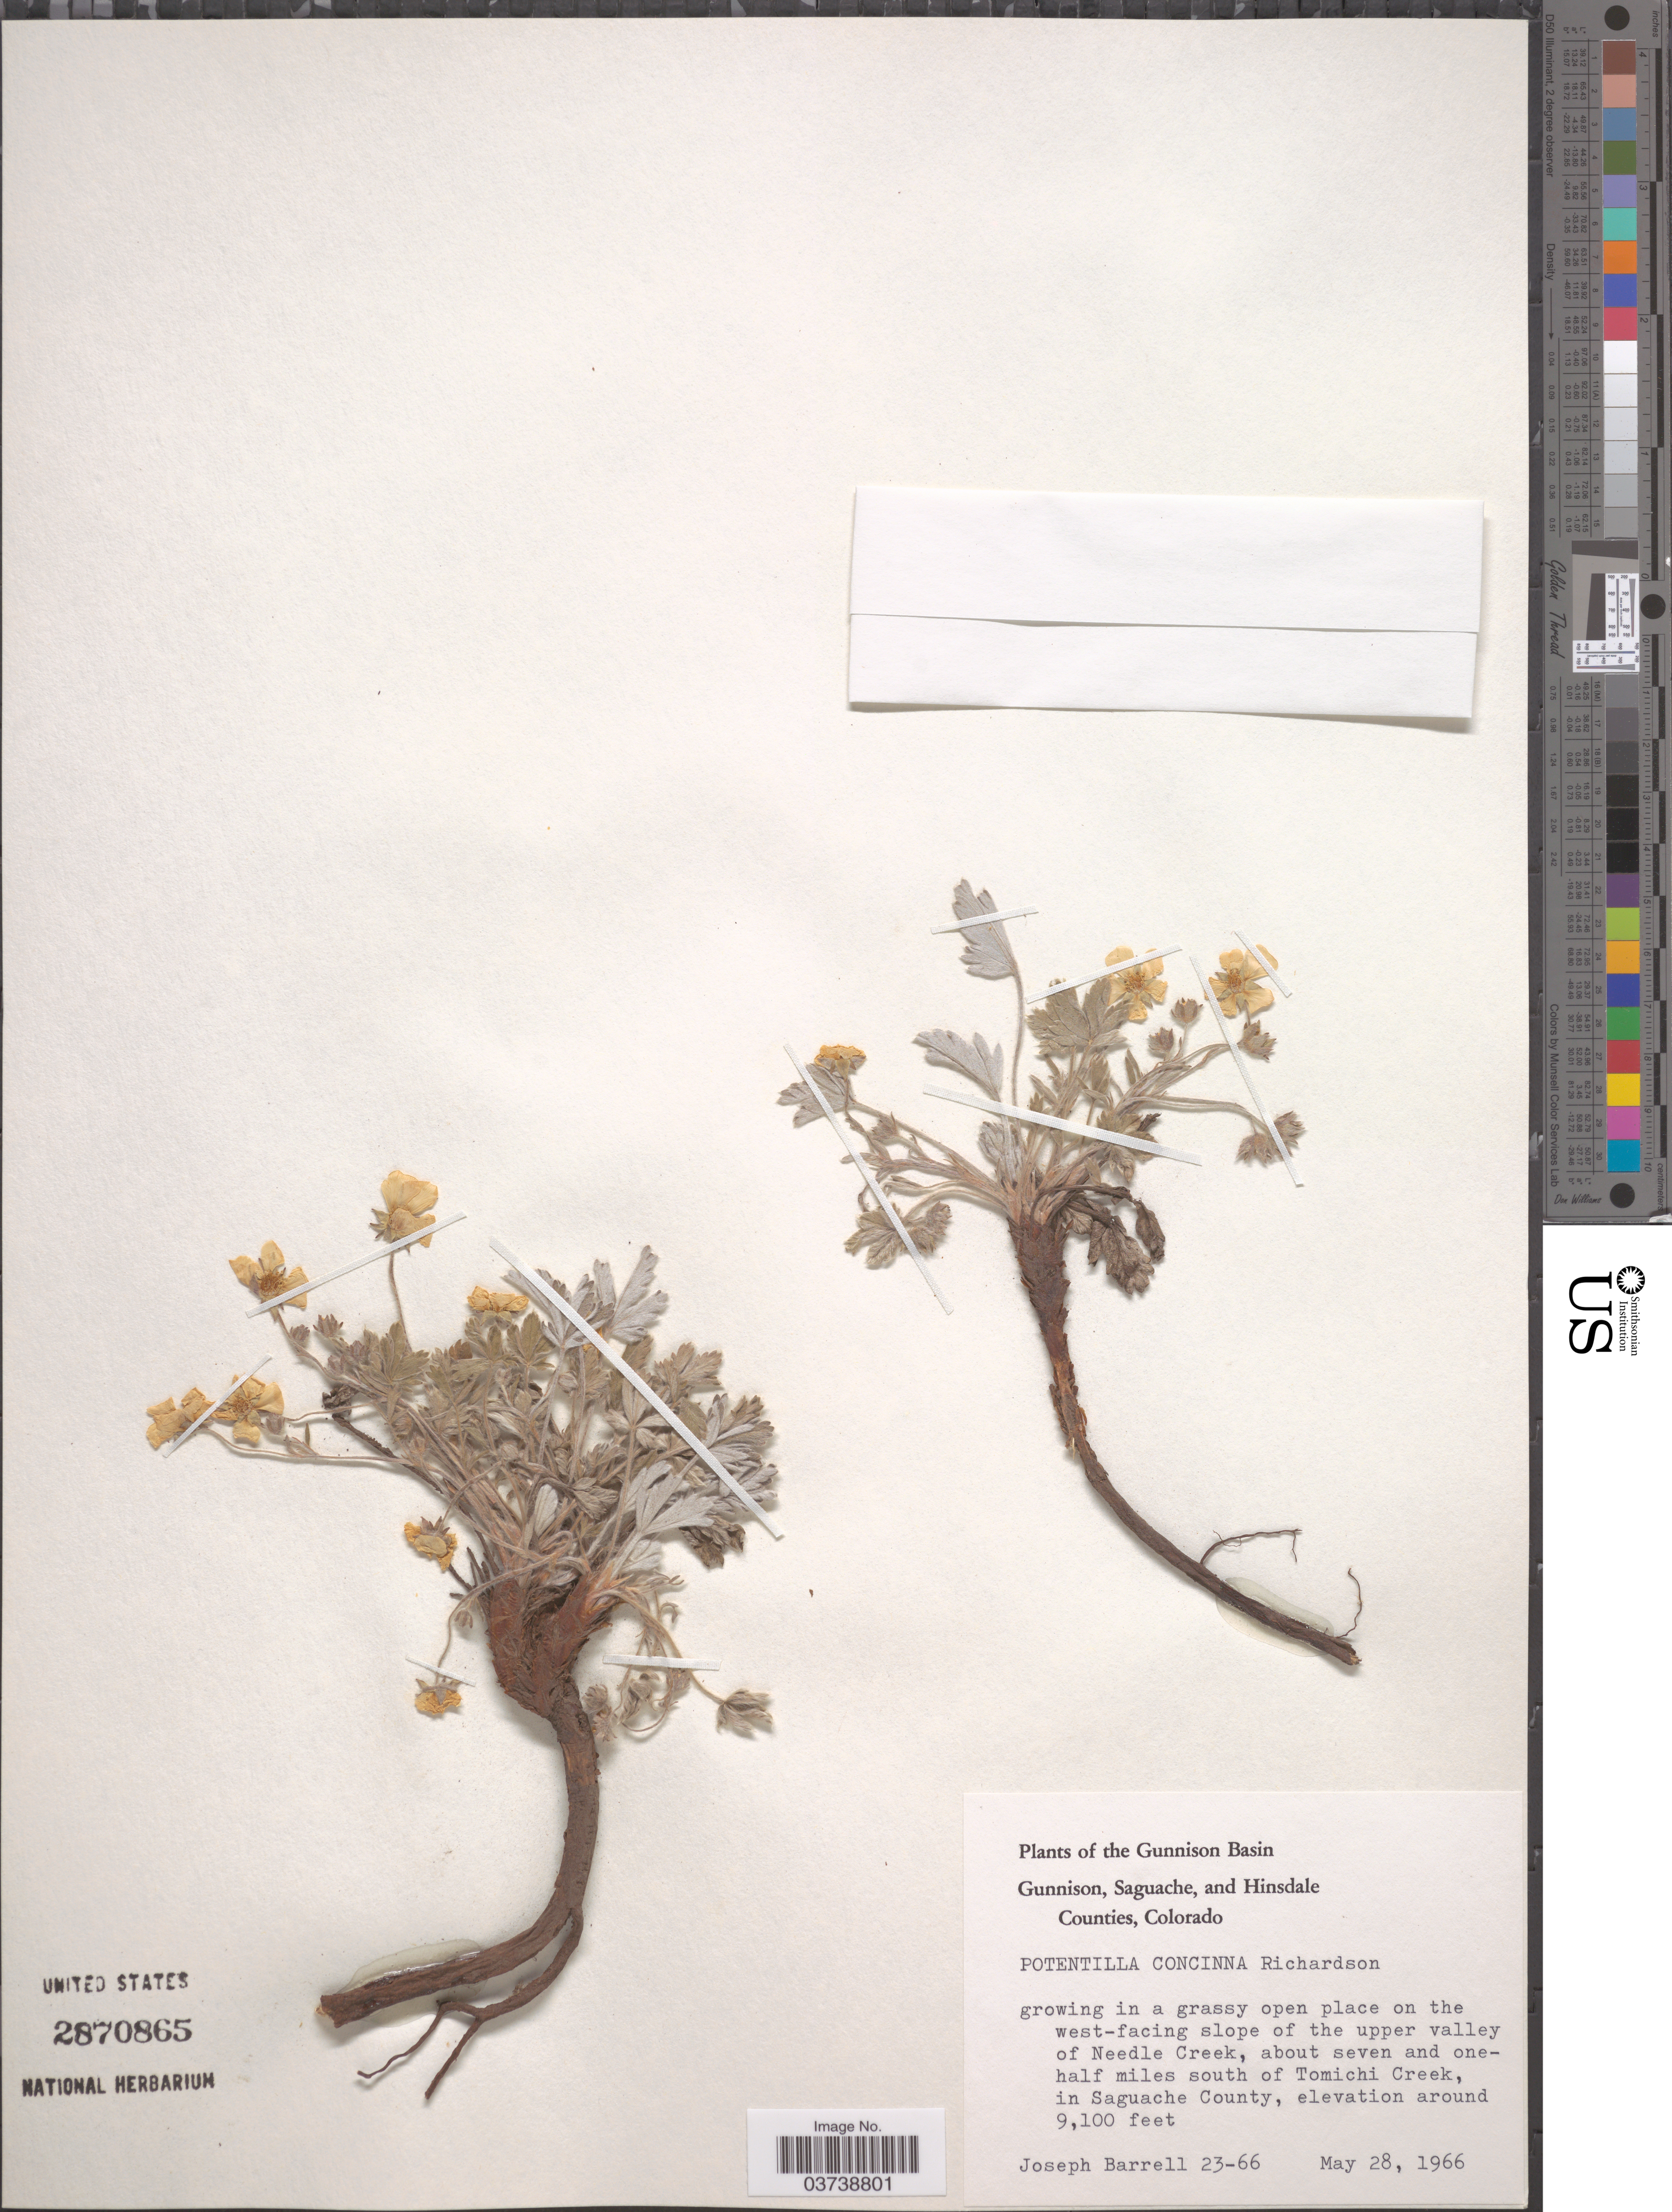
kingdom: Plantae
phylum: Tracheophyta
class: Magnoliopsida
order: Rosales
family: Rosaceae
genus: Potentilla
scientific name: Potentilla concinna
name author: Richardson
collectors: J. Barrell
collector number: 23-66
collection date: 1966-05-28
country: United States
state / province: Colorado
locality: On the west-facing slope of the upper valley of Needle Creek, about seven and one-half miles south of Tomichi Creek, in Saguache County.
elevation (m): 2774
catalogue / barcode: US 2870865